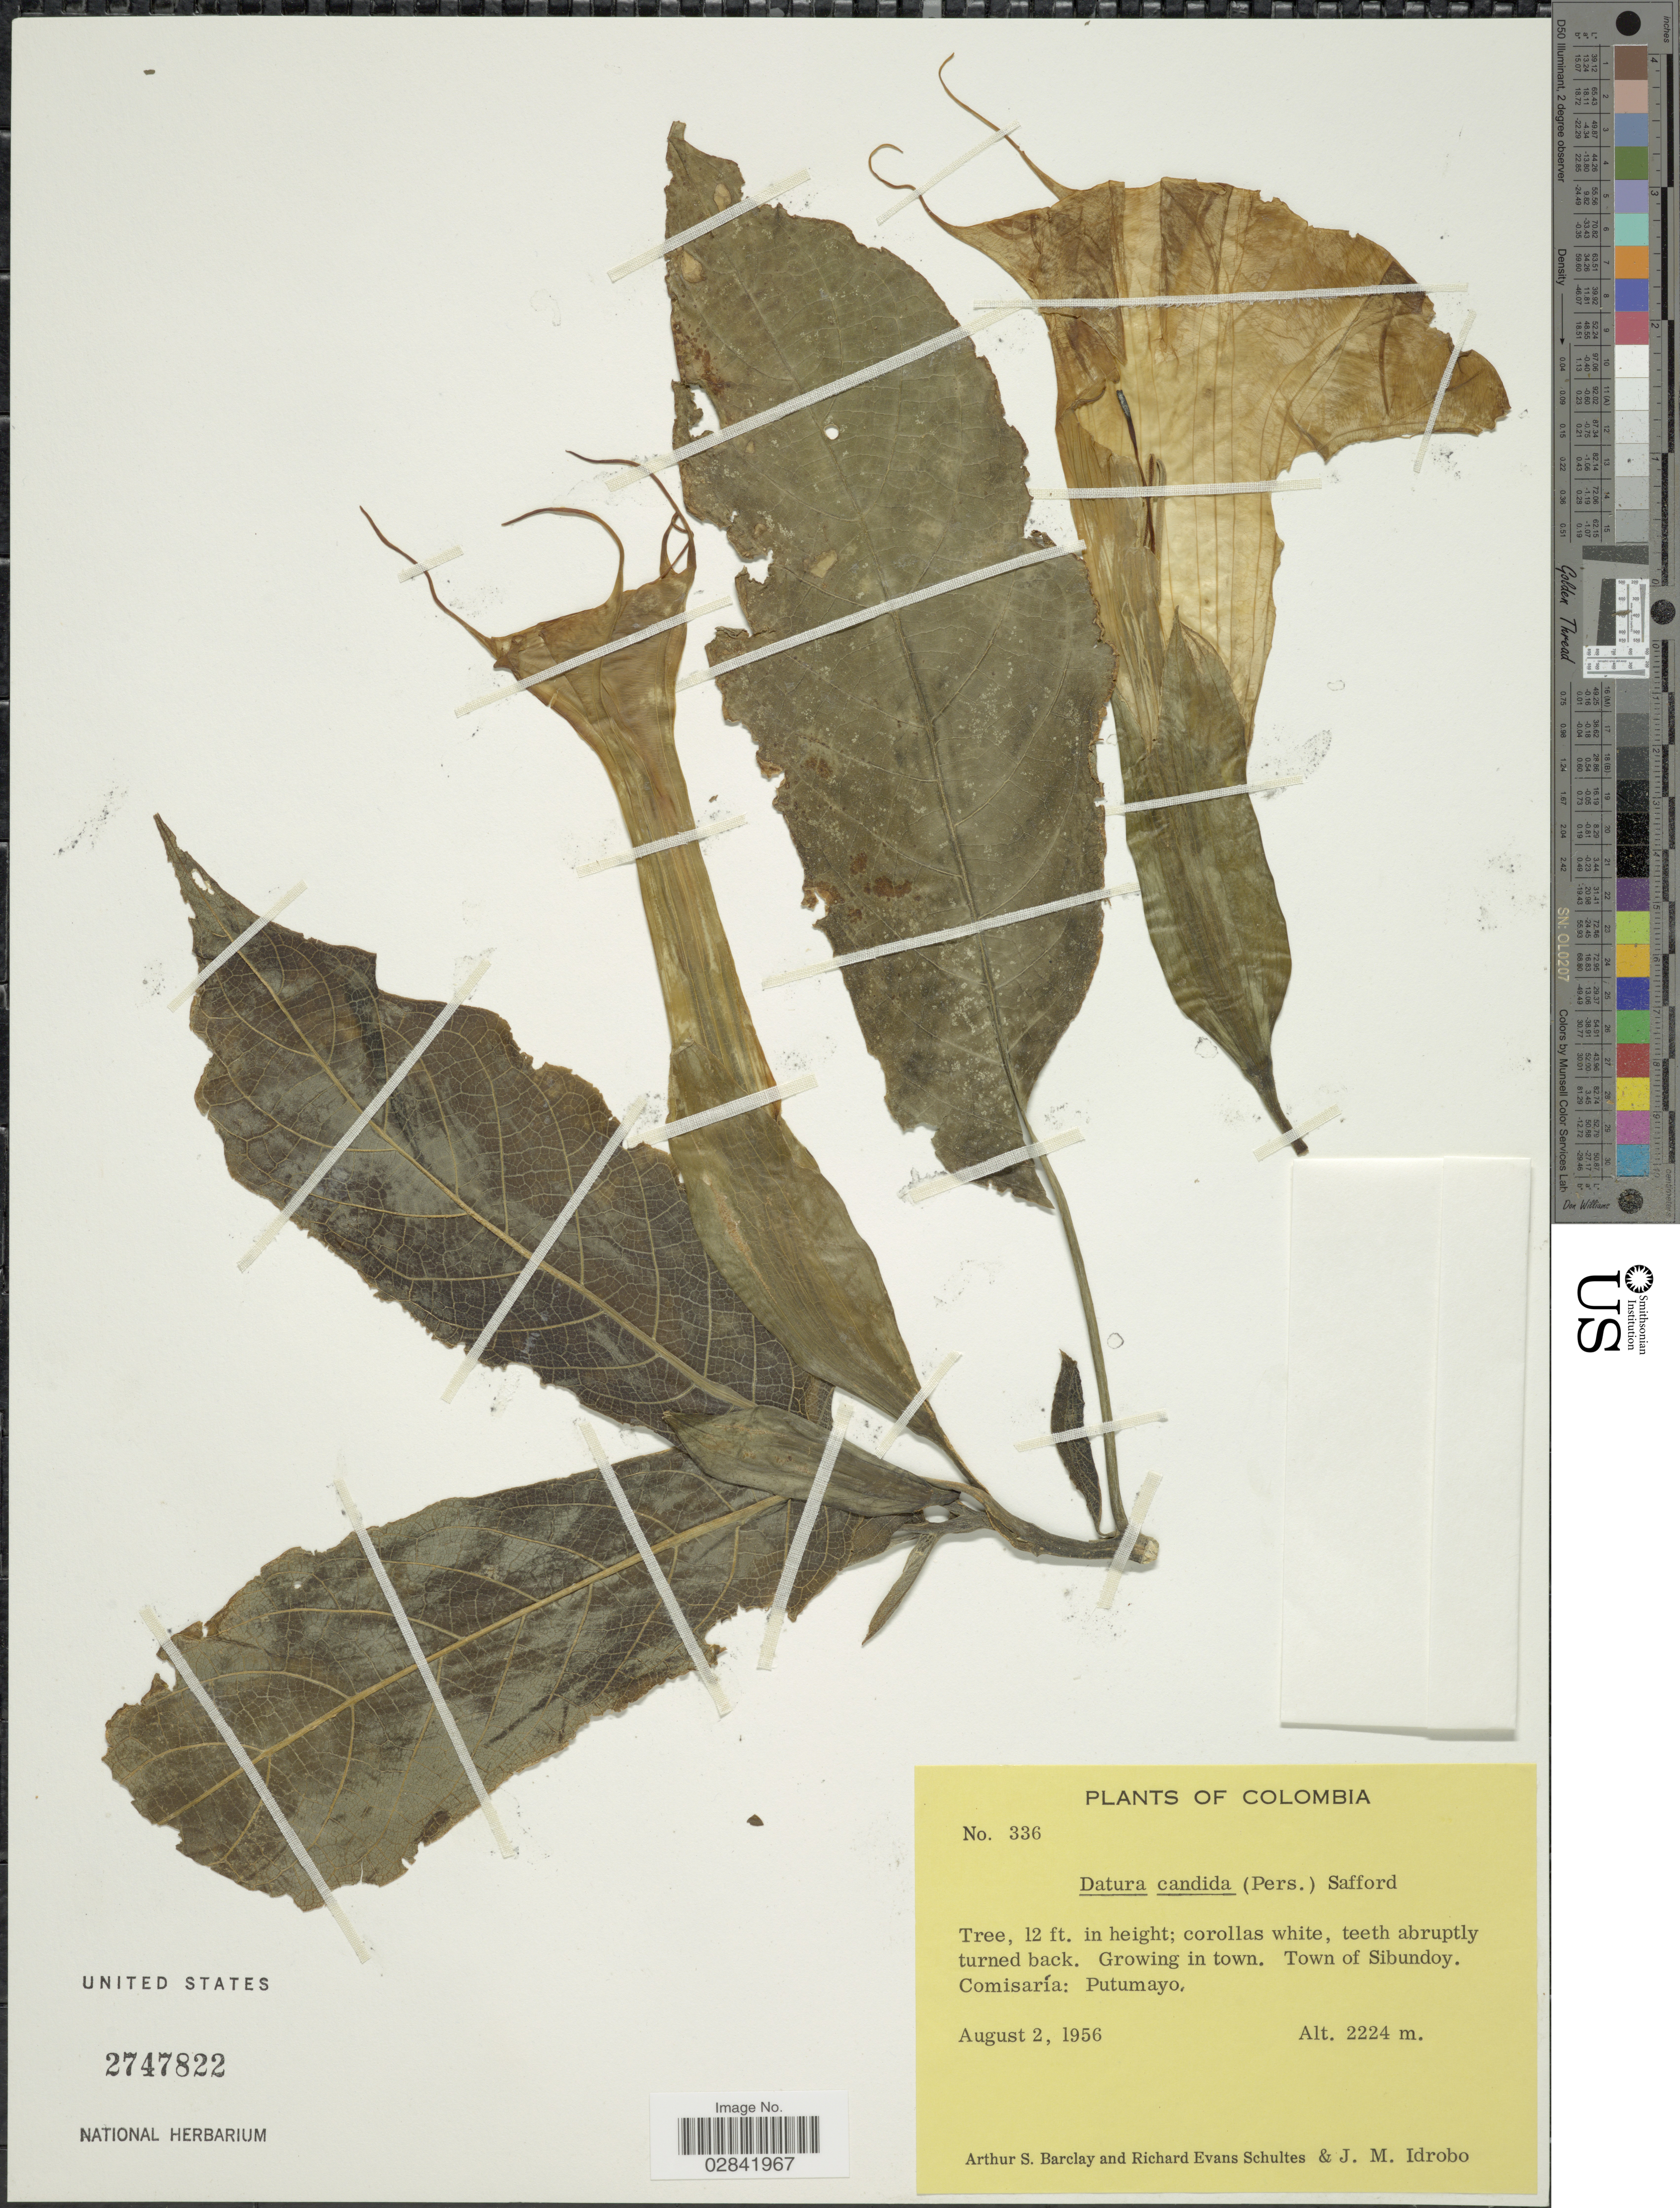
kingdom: Plantae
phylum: Tracheophyta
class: Magnoliopsida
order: Solanales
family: Solanaceae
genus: Brugmansia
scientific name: Brugmansia x candida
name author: Pers.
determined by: (US) Smithsonian Institution - National Museum of Natural History - Department of Botany (UNITED STATES)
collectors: A. S. Barclay, R. E. Schultes & J. M. Idrobo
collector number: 336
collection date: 1956-08-02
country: Colombia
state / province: Putumayo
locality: Town of Sibundoy. Comisaría: Putumayo.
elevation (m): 2224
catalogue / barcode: US 2747822